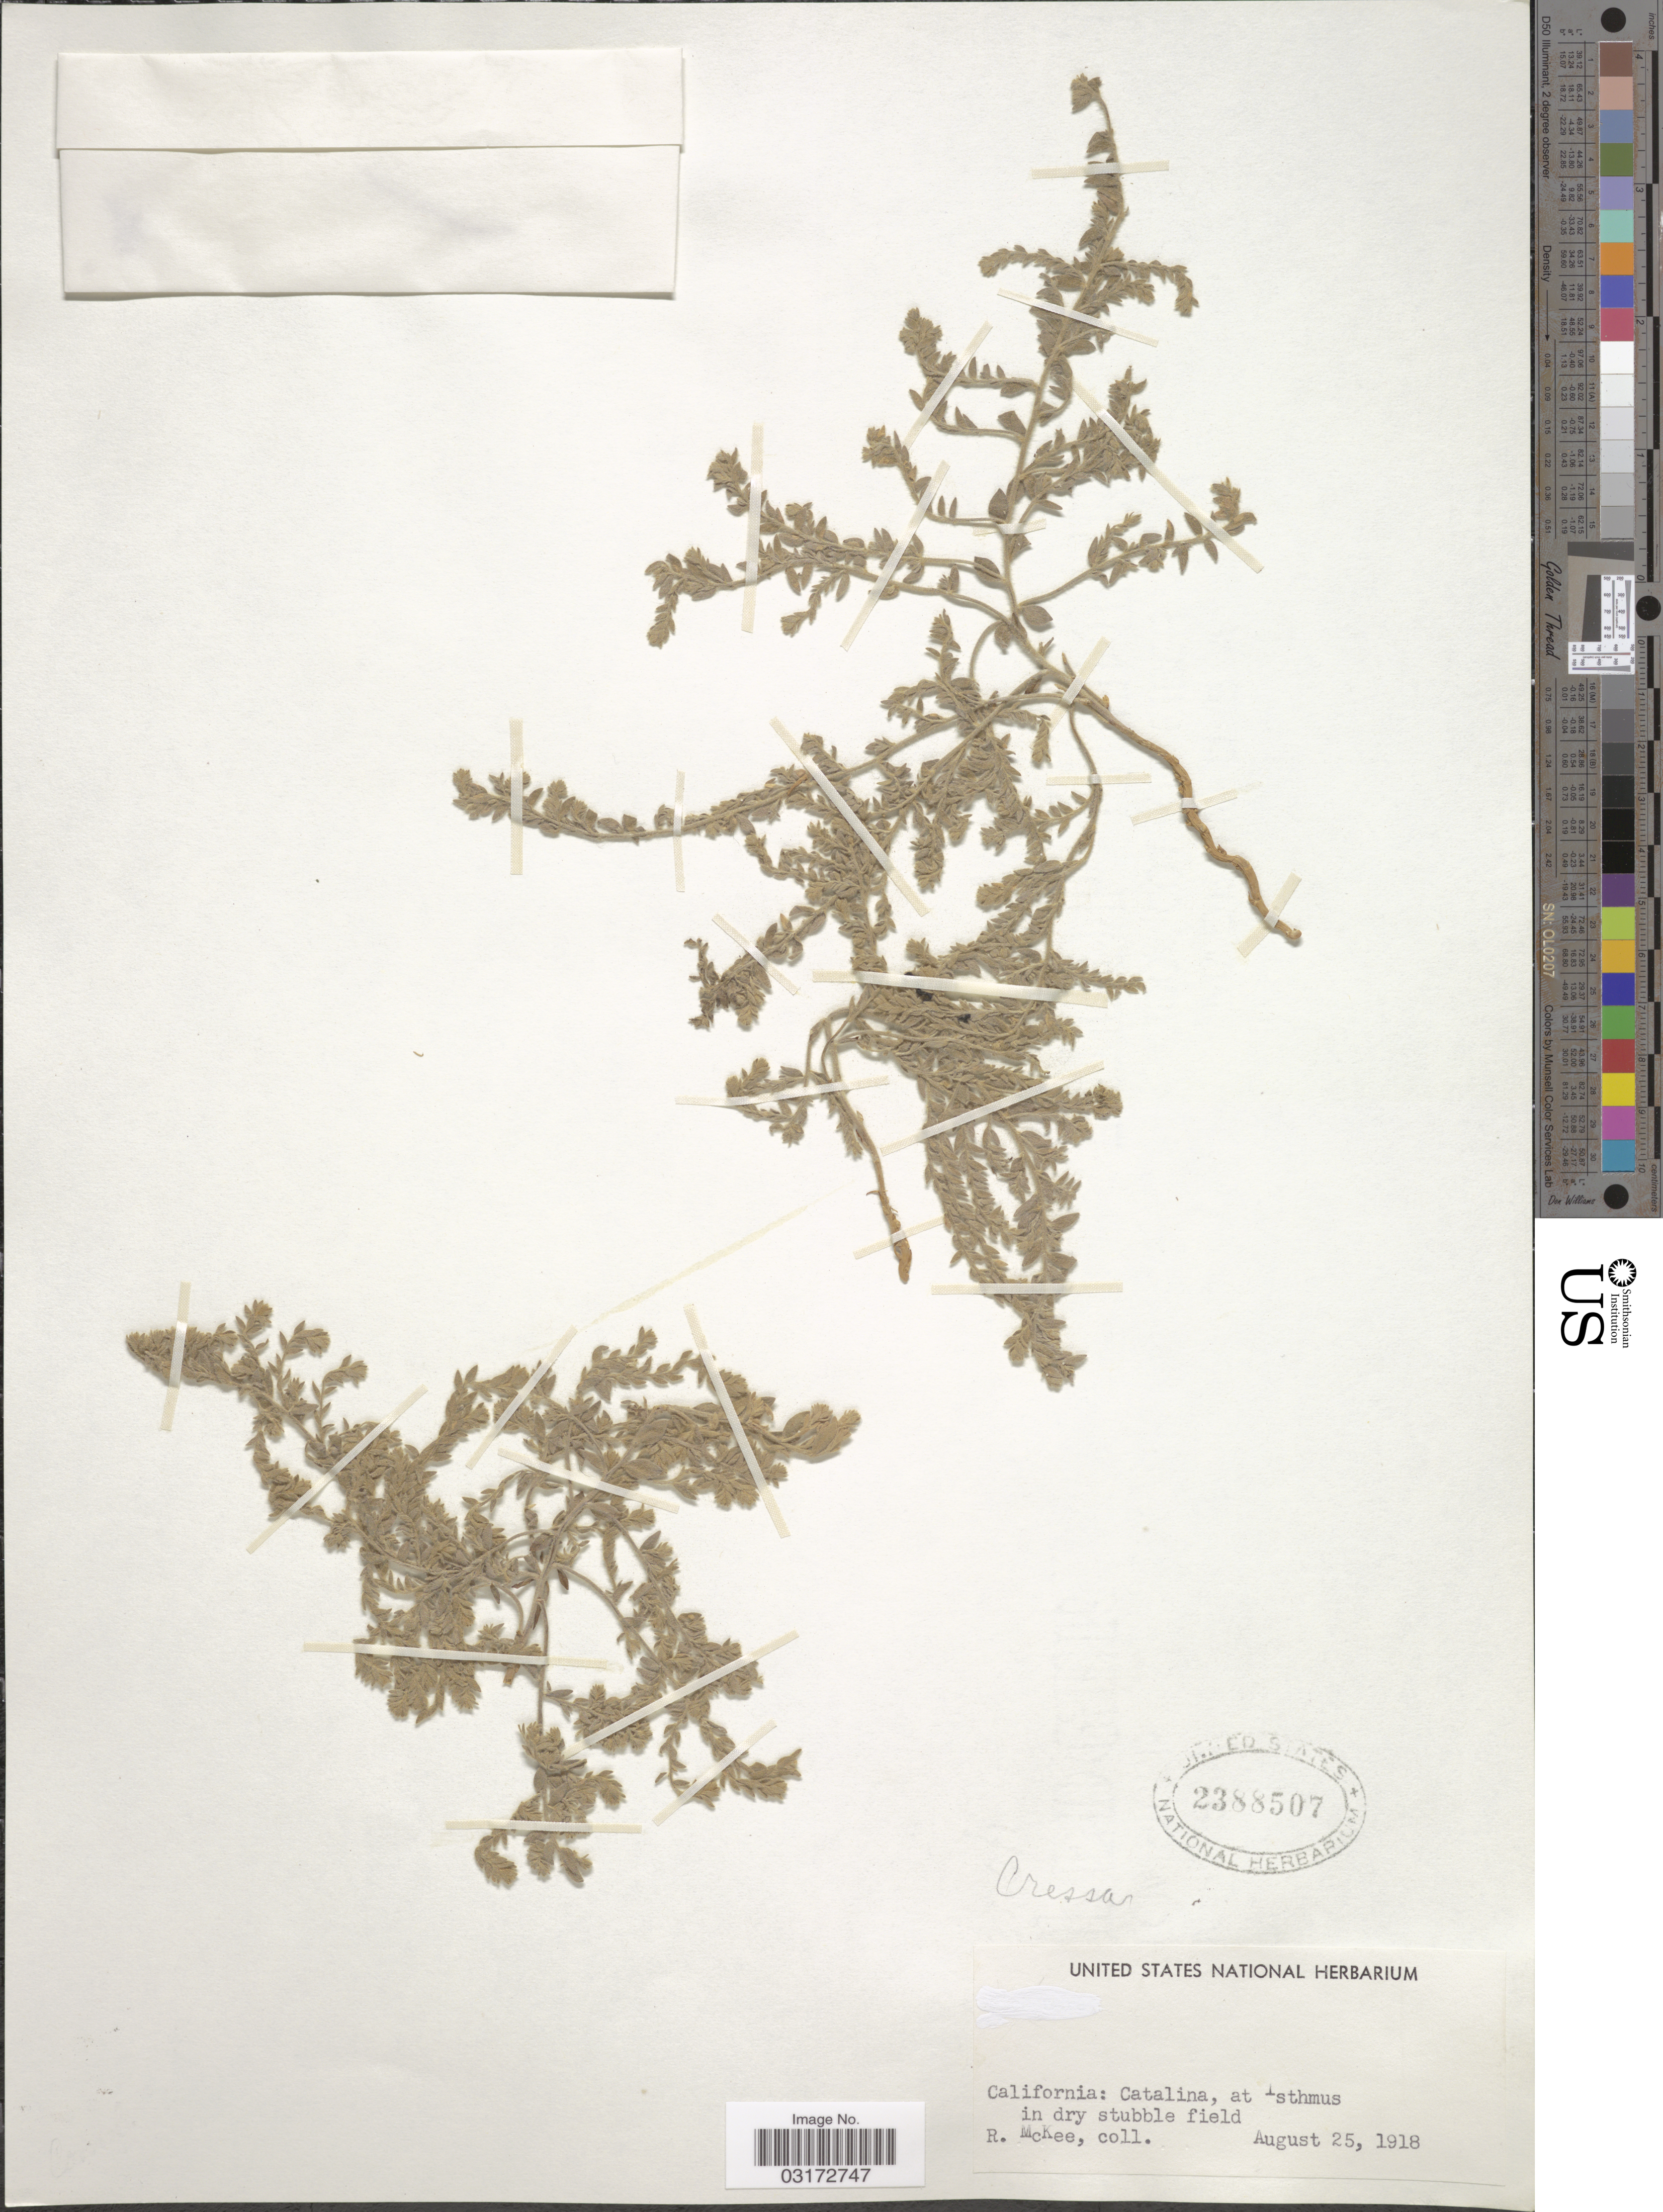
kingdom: Plantae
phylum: Tracheophyta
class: Magnoliopsida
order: Solanales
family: Convolvulaceae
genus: Cressa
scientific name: Cressa truxillensis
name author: Kunth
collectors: R. Mckee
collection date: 1918-08-25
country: United States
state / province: California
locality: Catalina, at Isthmus.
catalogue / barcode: US 2388507